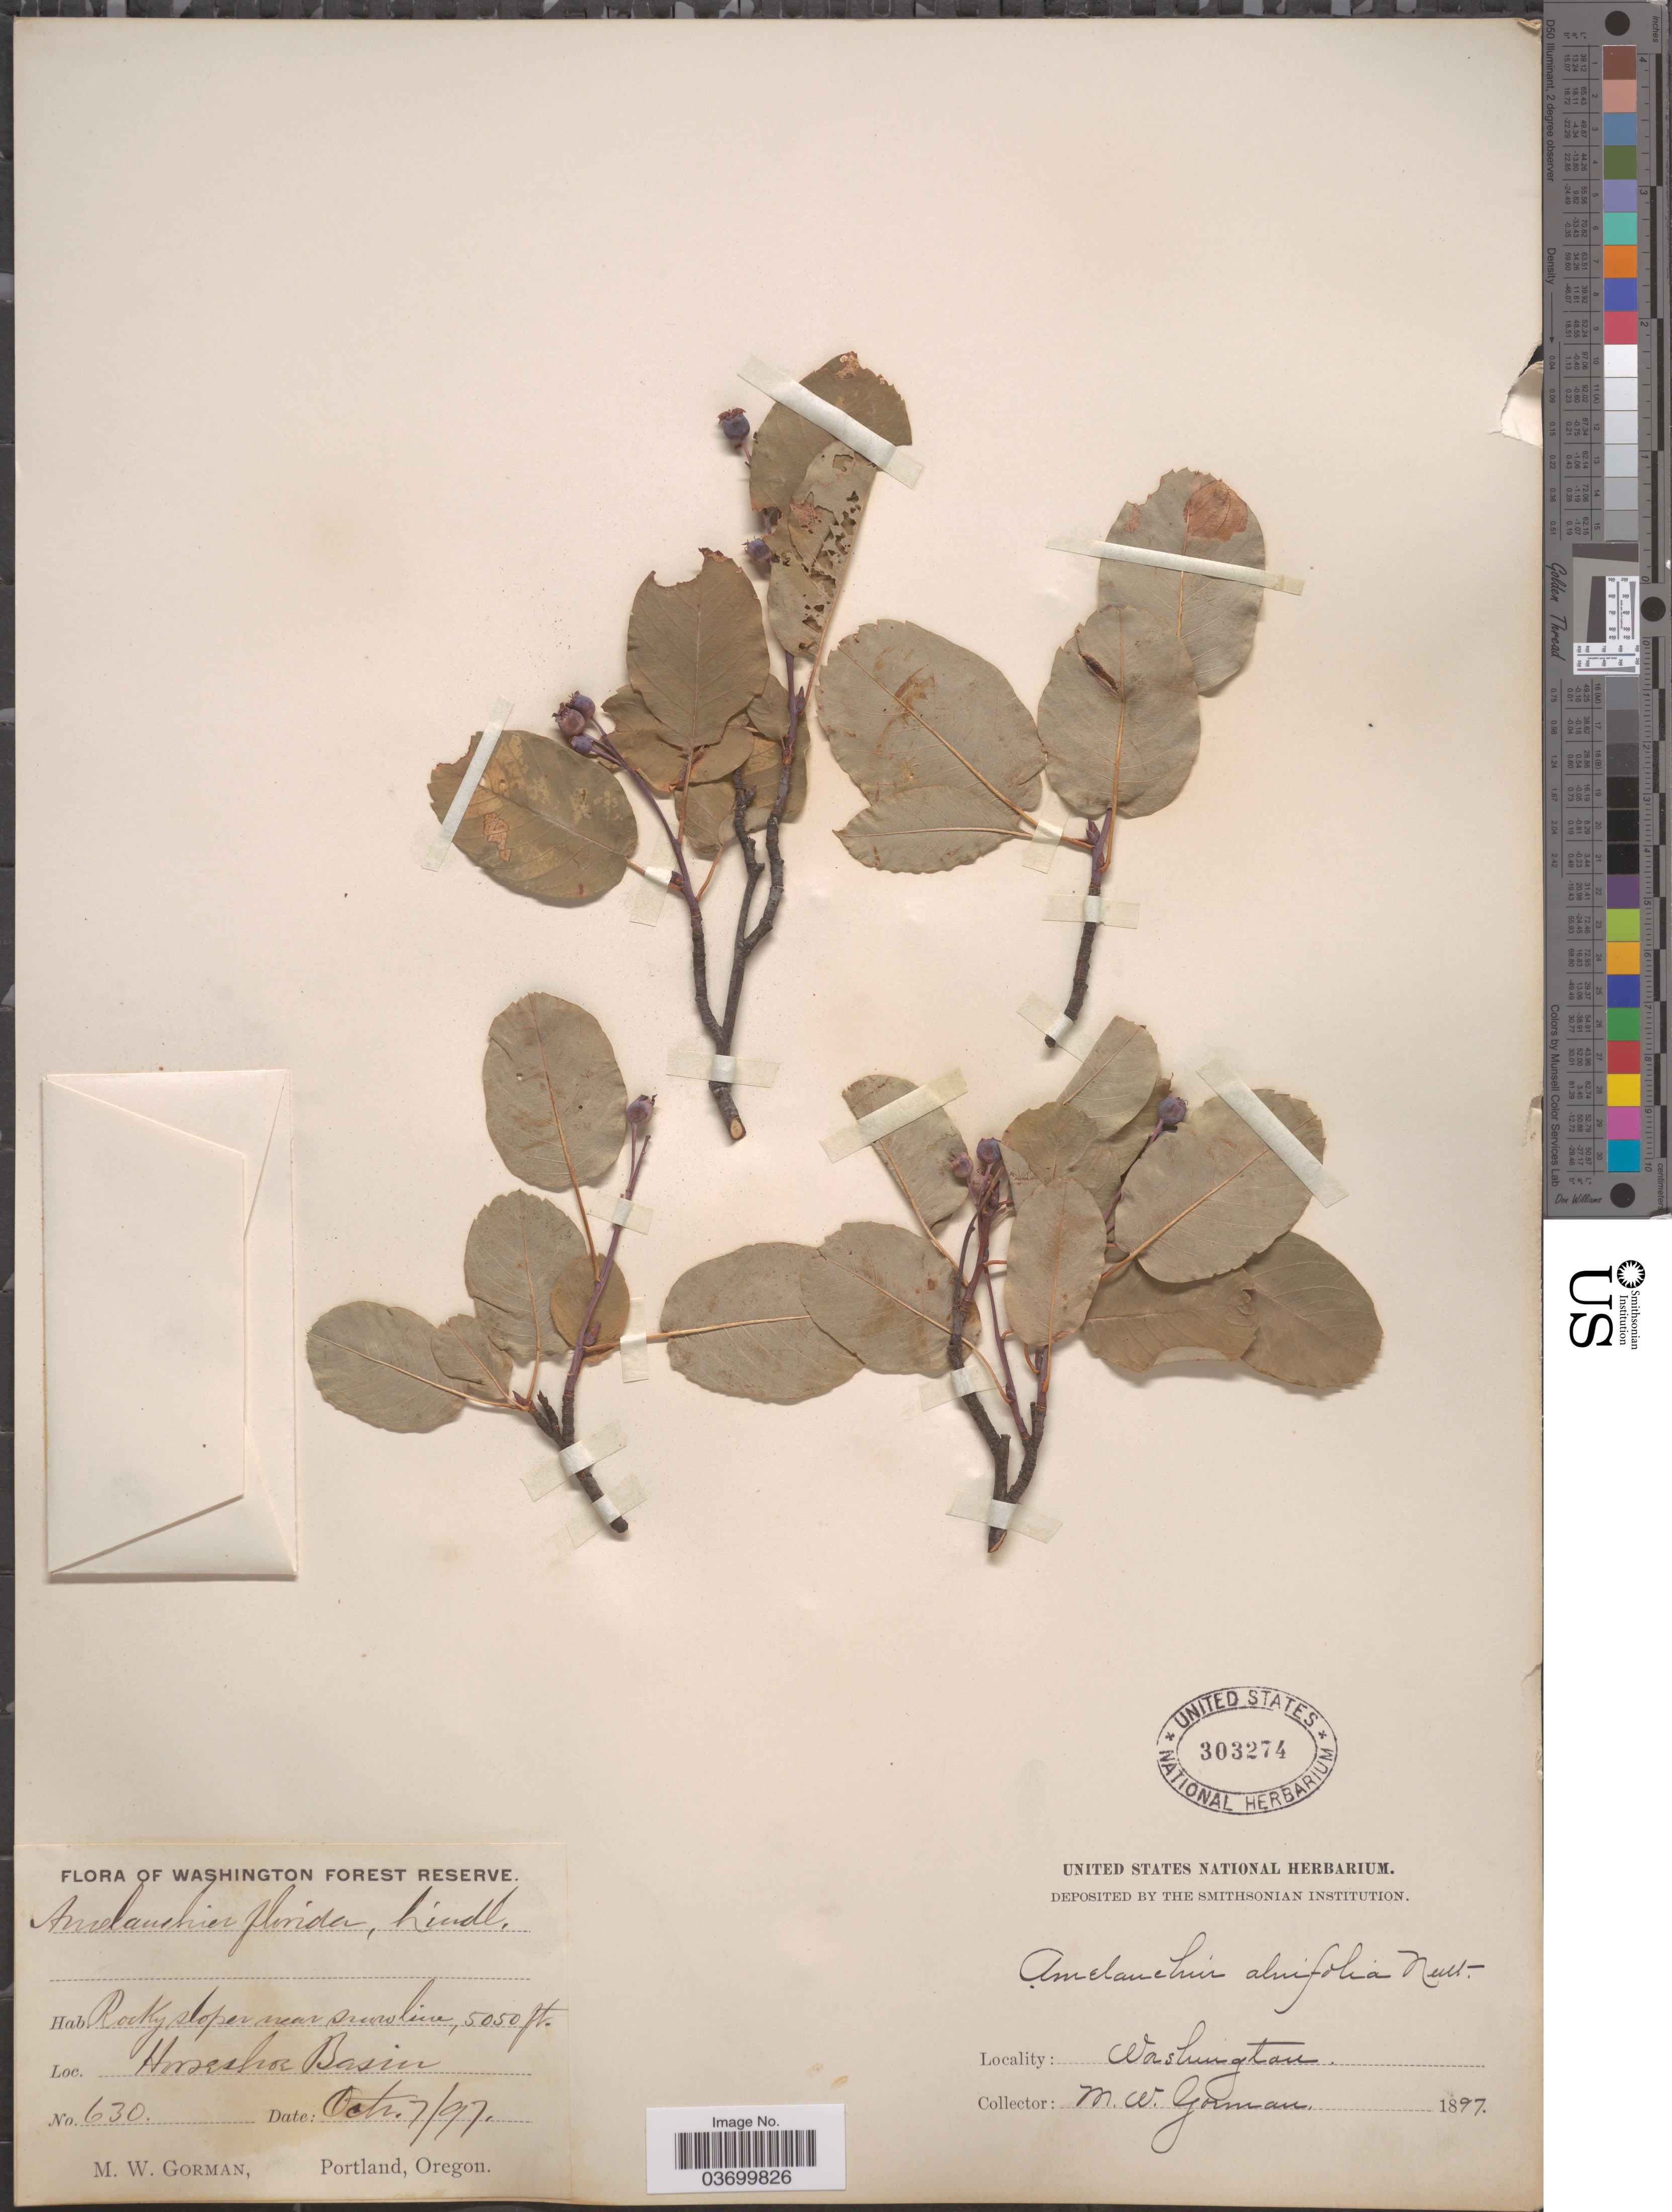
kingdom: Plantae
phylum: Tracheophyta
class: Magnoliopsida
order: Rosales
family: Rosaceae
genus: Amelanchier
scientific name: Amelanchier alnifolia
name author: (Nutt.) Nutt. ex M. Roem.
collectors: M. W. Gorman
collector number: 630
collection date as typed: Transcribed d/m/y: 7/10/97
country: United States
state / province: Washington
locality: Rocky slopes near snowline. Washington Forest Reserve. Horseshoe Basin.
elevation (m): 1539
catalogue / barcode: US 303274